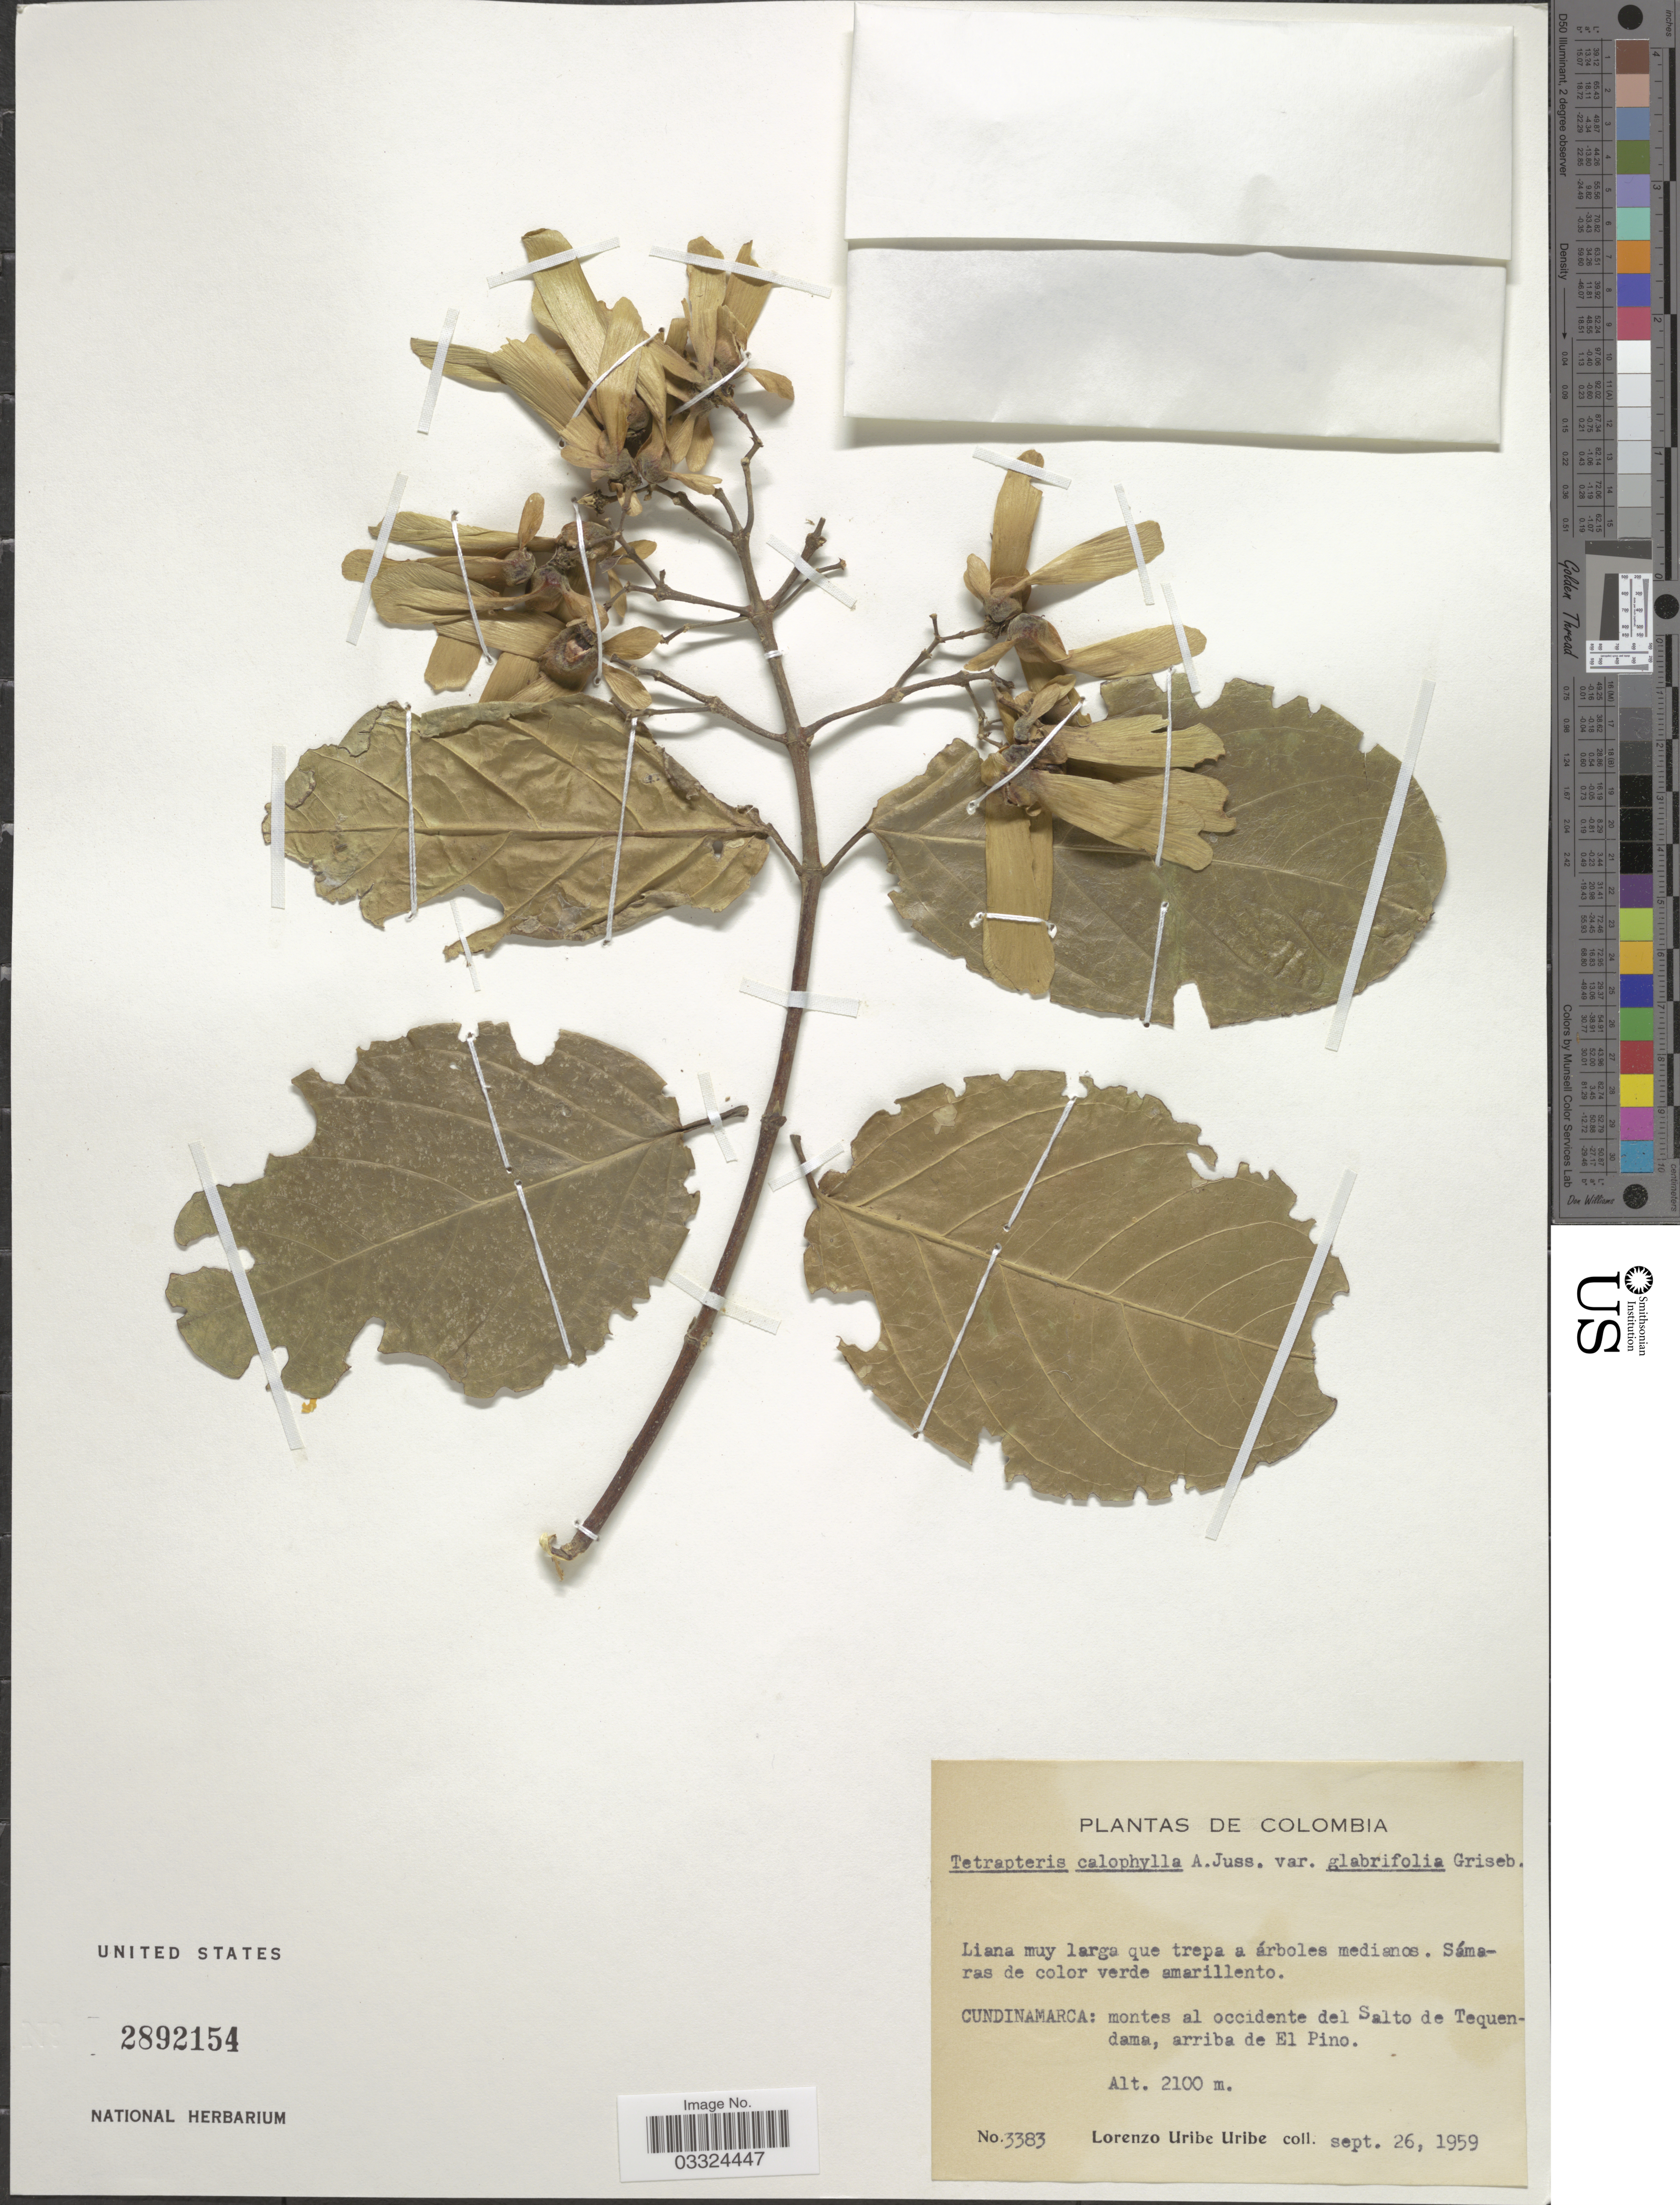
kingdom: Plantae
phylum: Tracheophyta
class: Magnoliopsida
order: Malpighiales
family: Malpighiaceae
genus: Tetrapterys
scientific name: Tetrapterys calophylla var. glabrifolia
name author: Griseb.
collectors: L. Uribe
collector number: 3383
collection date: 1959-09-26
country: Colombia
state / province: Cundinamarca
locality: Montes al occidente del Salto de Tequendama, arriba de El Pino.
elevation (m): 2100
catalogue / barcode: US 2892154